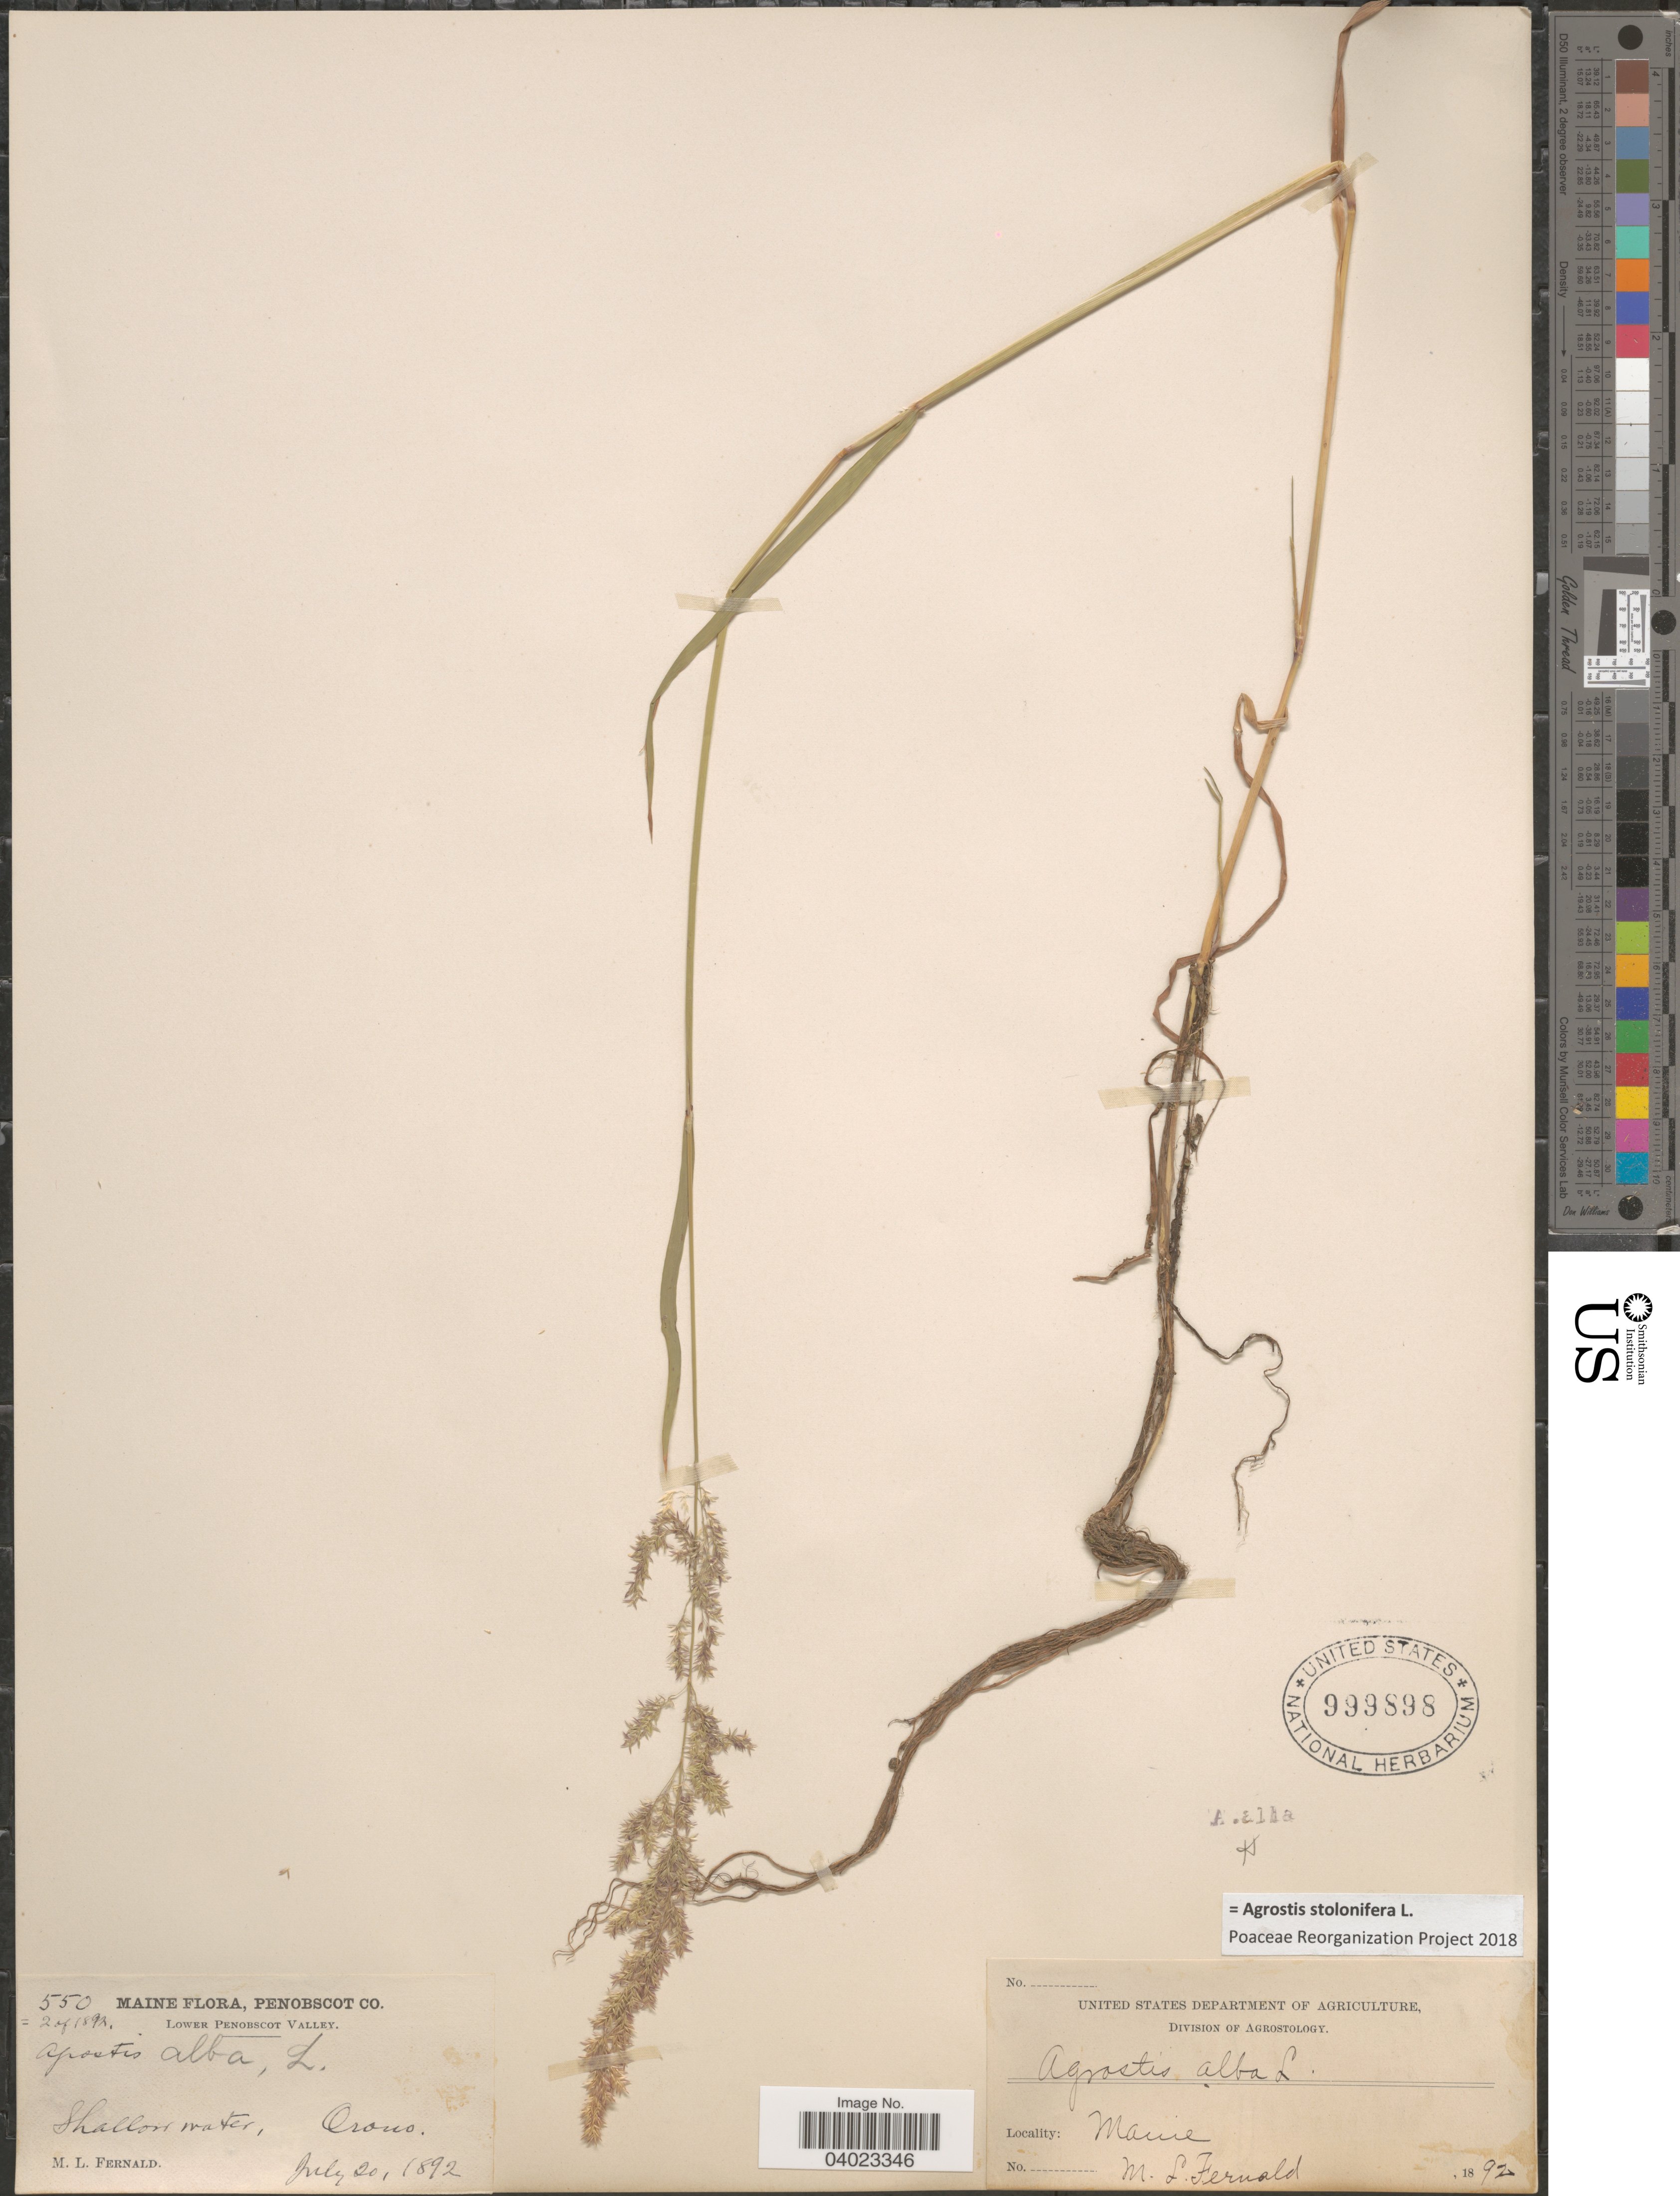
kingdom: Plantae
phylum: Tracheophyta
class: Liliopsida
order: Poales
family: Poaceae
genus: Agrostis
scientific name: Agrostis stolonifera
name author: L.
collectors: M. L. Fernald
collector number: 550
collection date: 1892-07-20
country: United States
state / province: Maine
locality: Penobscot Co. Lower Penobscot Valley. Shallow water, Orono.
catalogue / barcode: US 999898